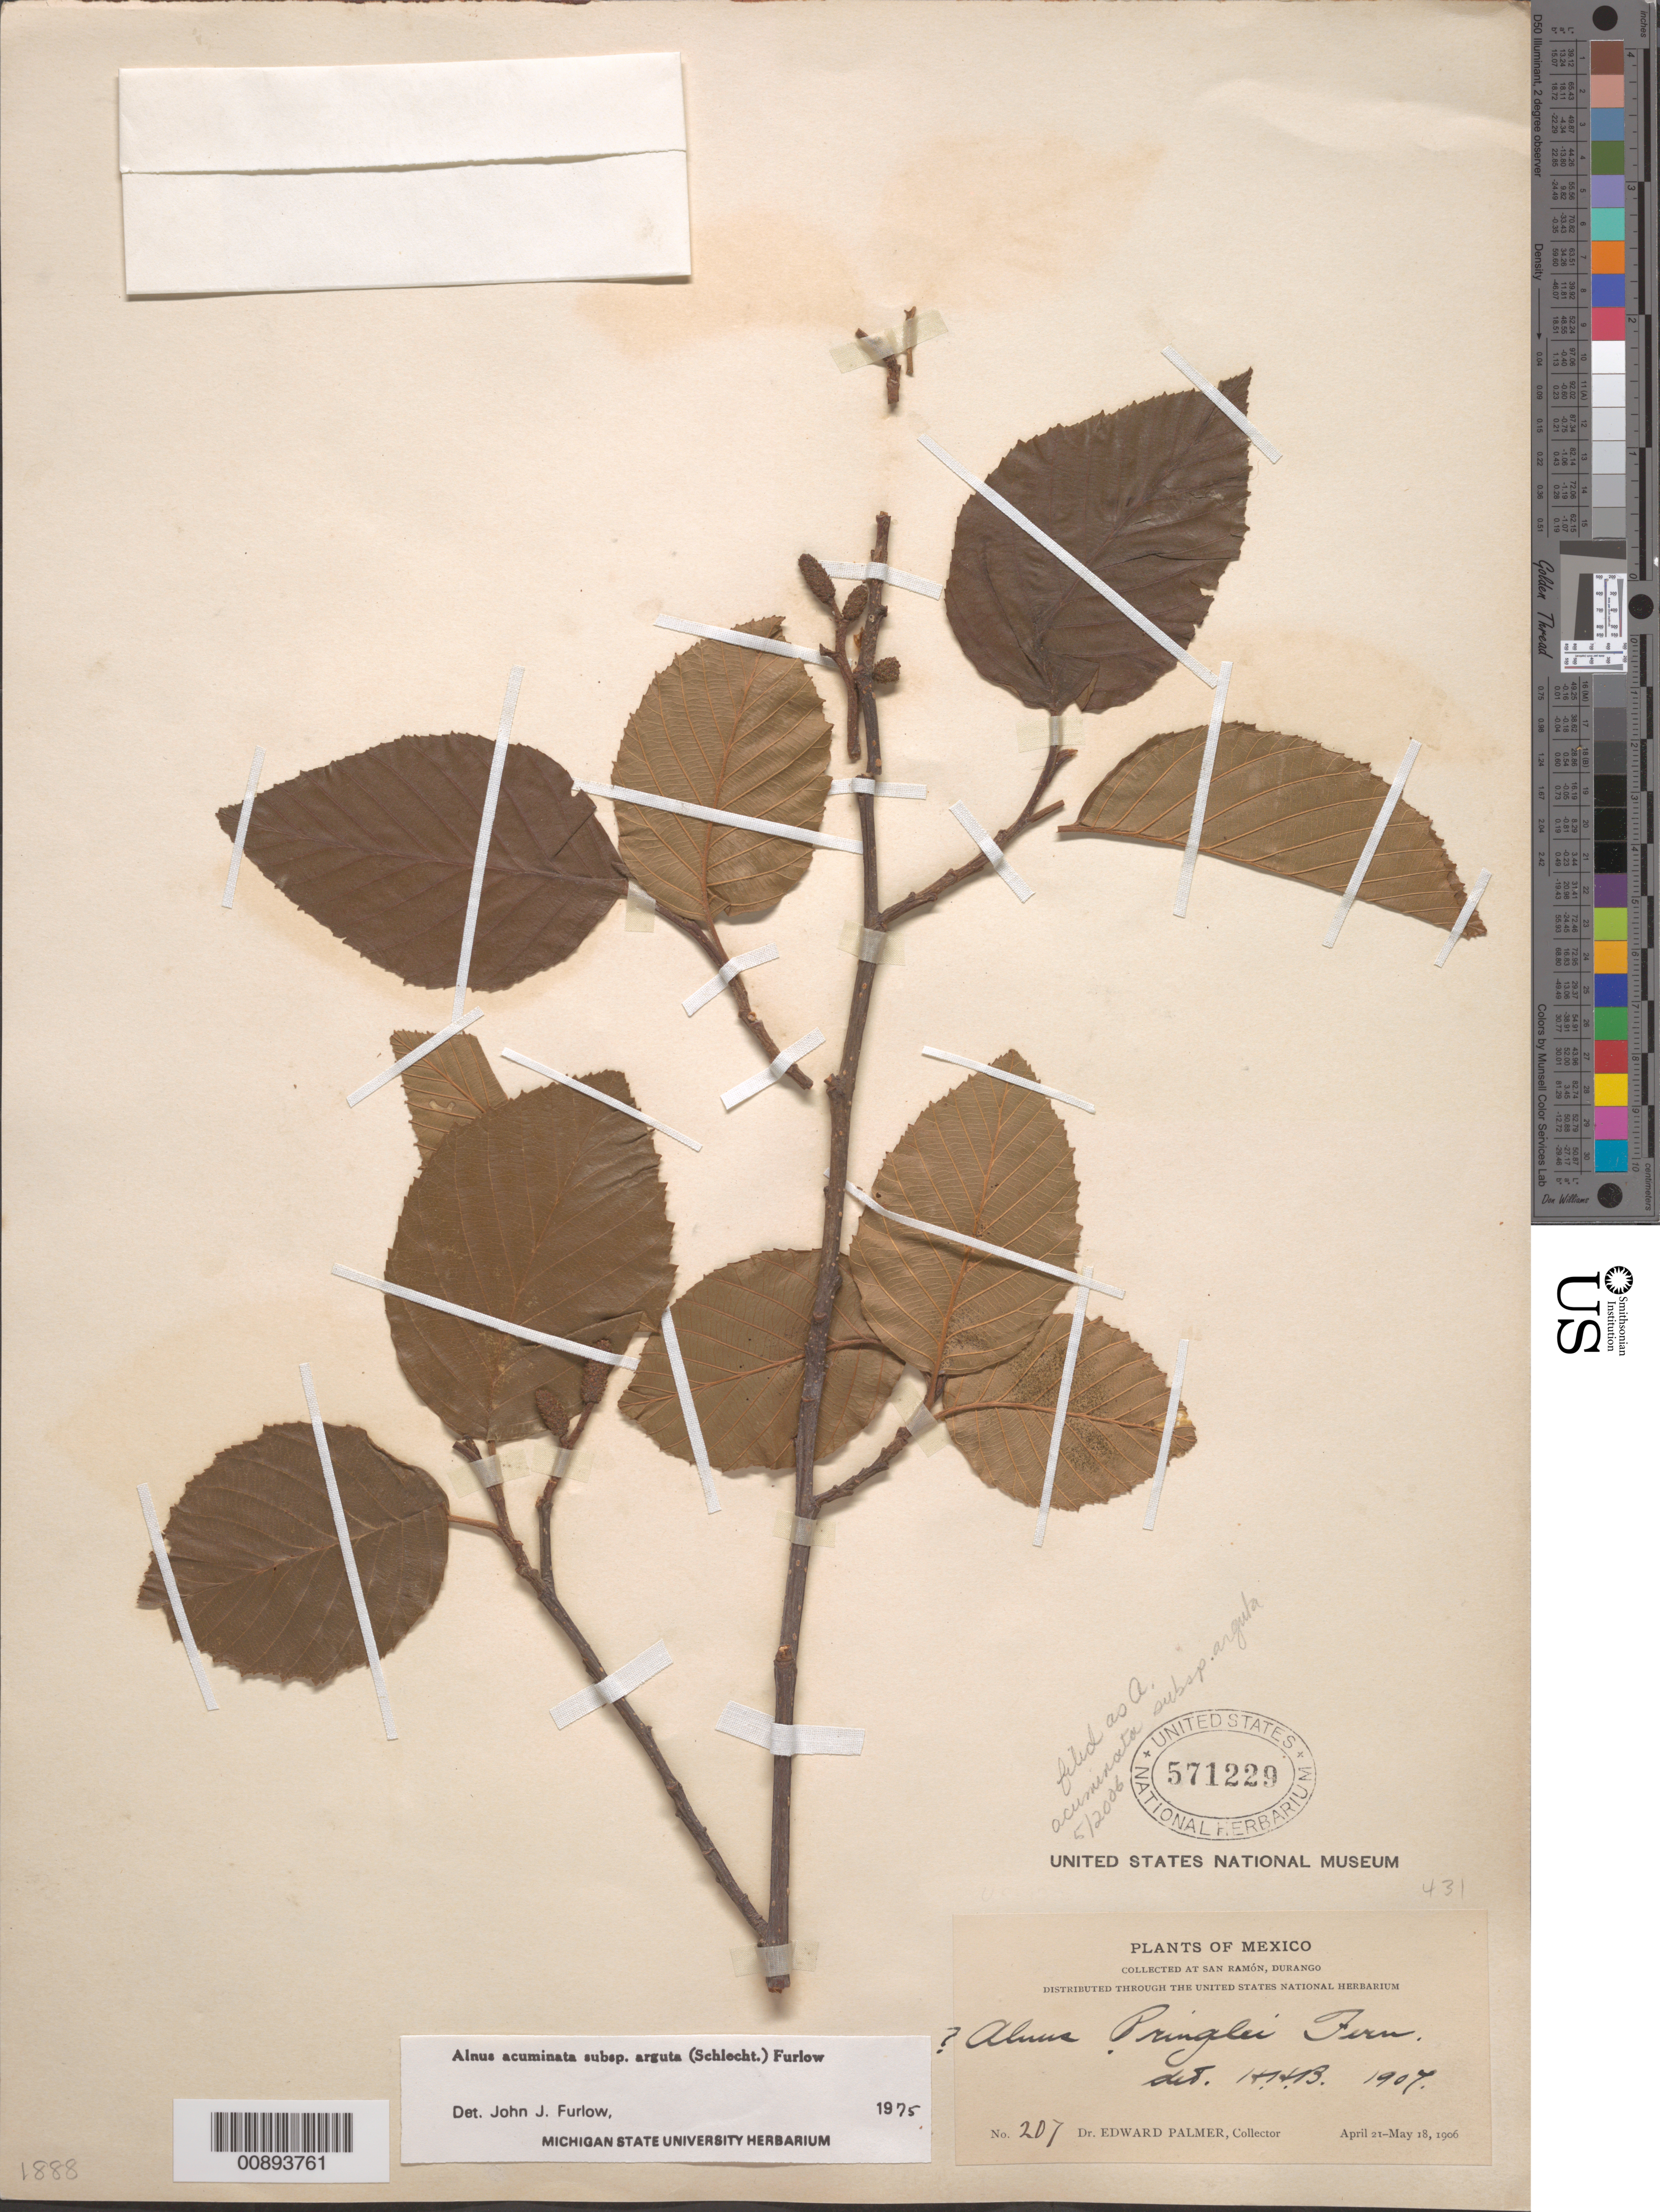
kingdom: Plantae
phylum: Tracheophyta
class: Magnoliopsida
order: Fagales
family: Betulaceae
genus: Alnus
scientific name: Alnus acuminata subsp. arguta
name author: (Schltdl.) Furlow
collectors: E. Palmer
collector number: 207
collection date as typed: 21 Apr 1906 to 18 May 1906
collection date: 1906-04-21/1906-05-18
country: Mexico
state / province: Durango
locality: San Ramón, Durango.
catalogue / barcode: US 571229